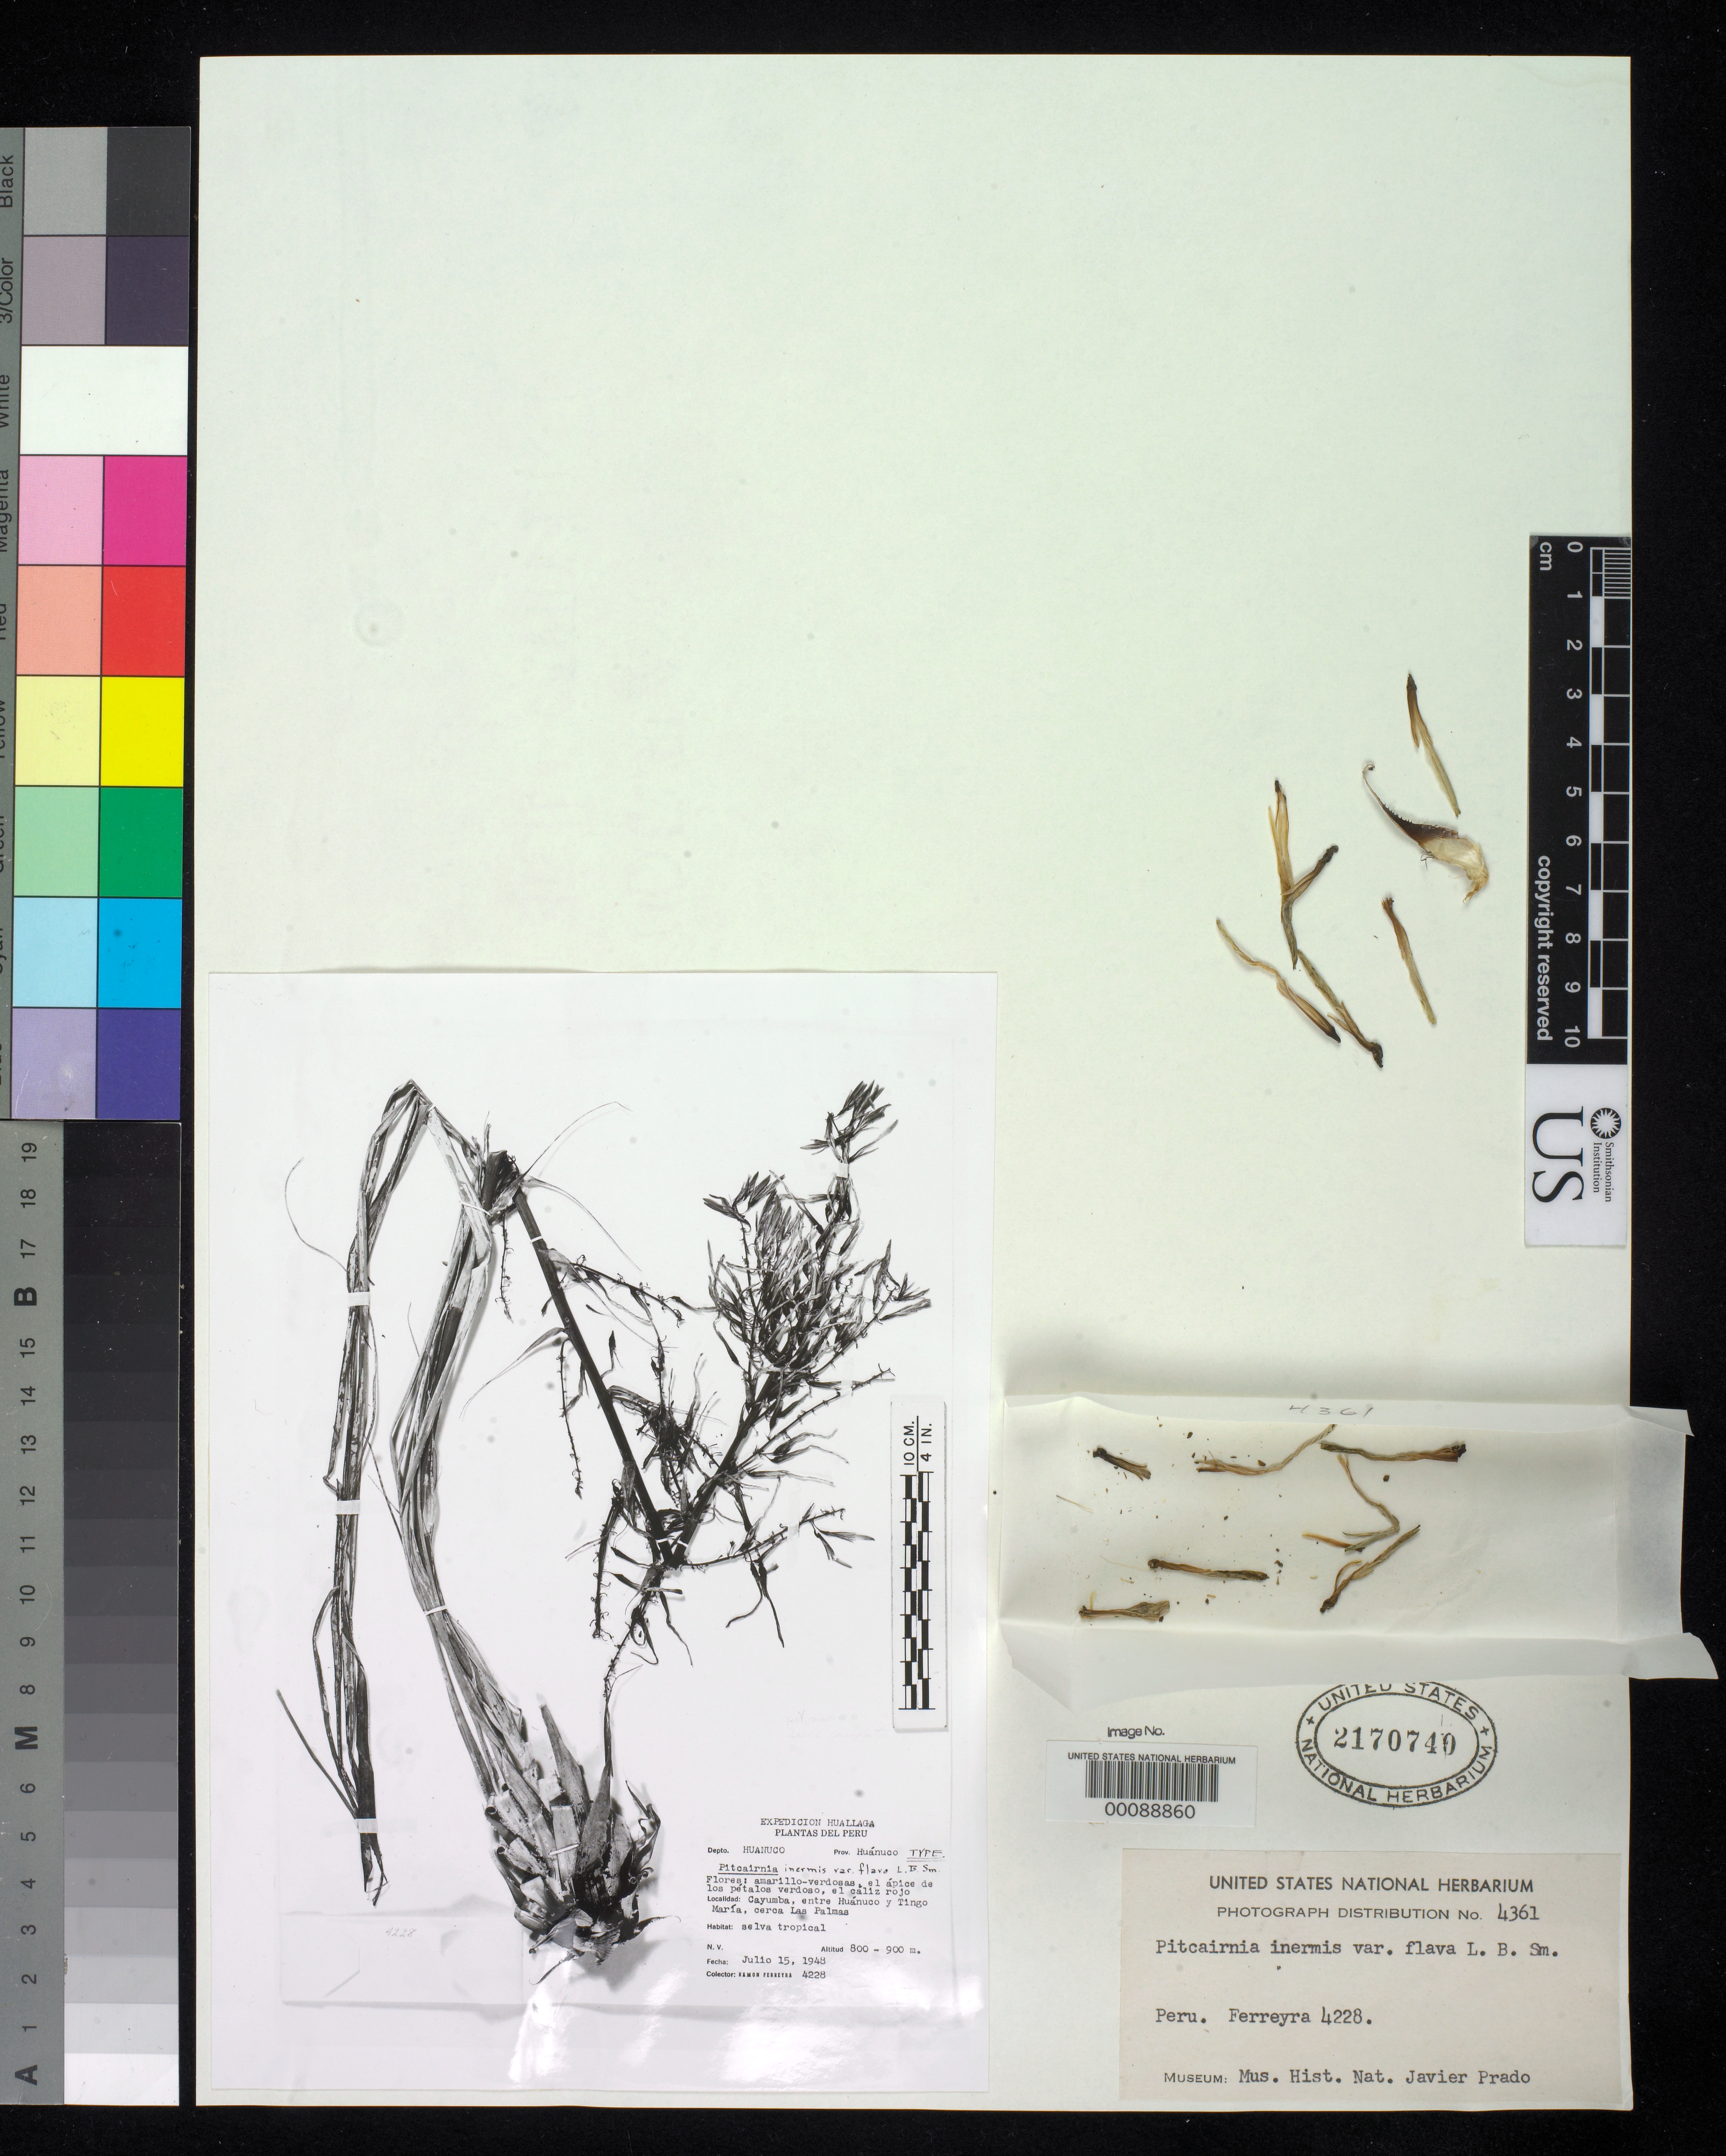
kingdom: Plantae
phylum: Tracheophyta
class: Liliopsida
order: Poales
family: Bromeliaceae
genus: Pitcairnia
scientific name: Pitcairnia inermis var. flava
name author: L.B. Sm.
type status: Isotype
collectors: R. A. Ferreyra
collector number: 4228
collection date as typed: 15 Jul 1948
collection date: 1948-07-15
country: Peru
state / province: Huánuco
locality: Cayumba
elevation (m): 800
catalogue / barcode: US 2170740